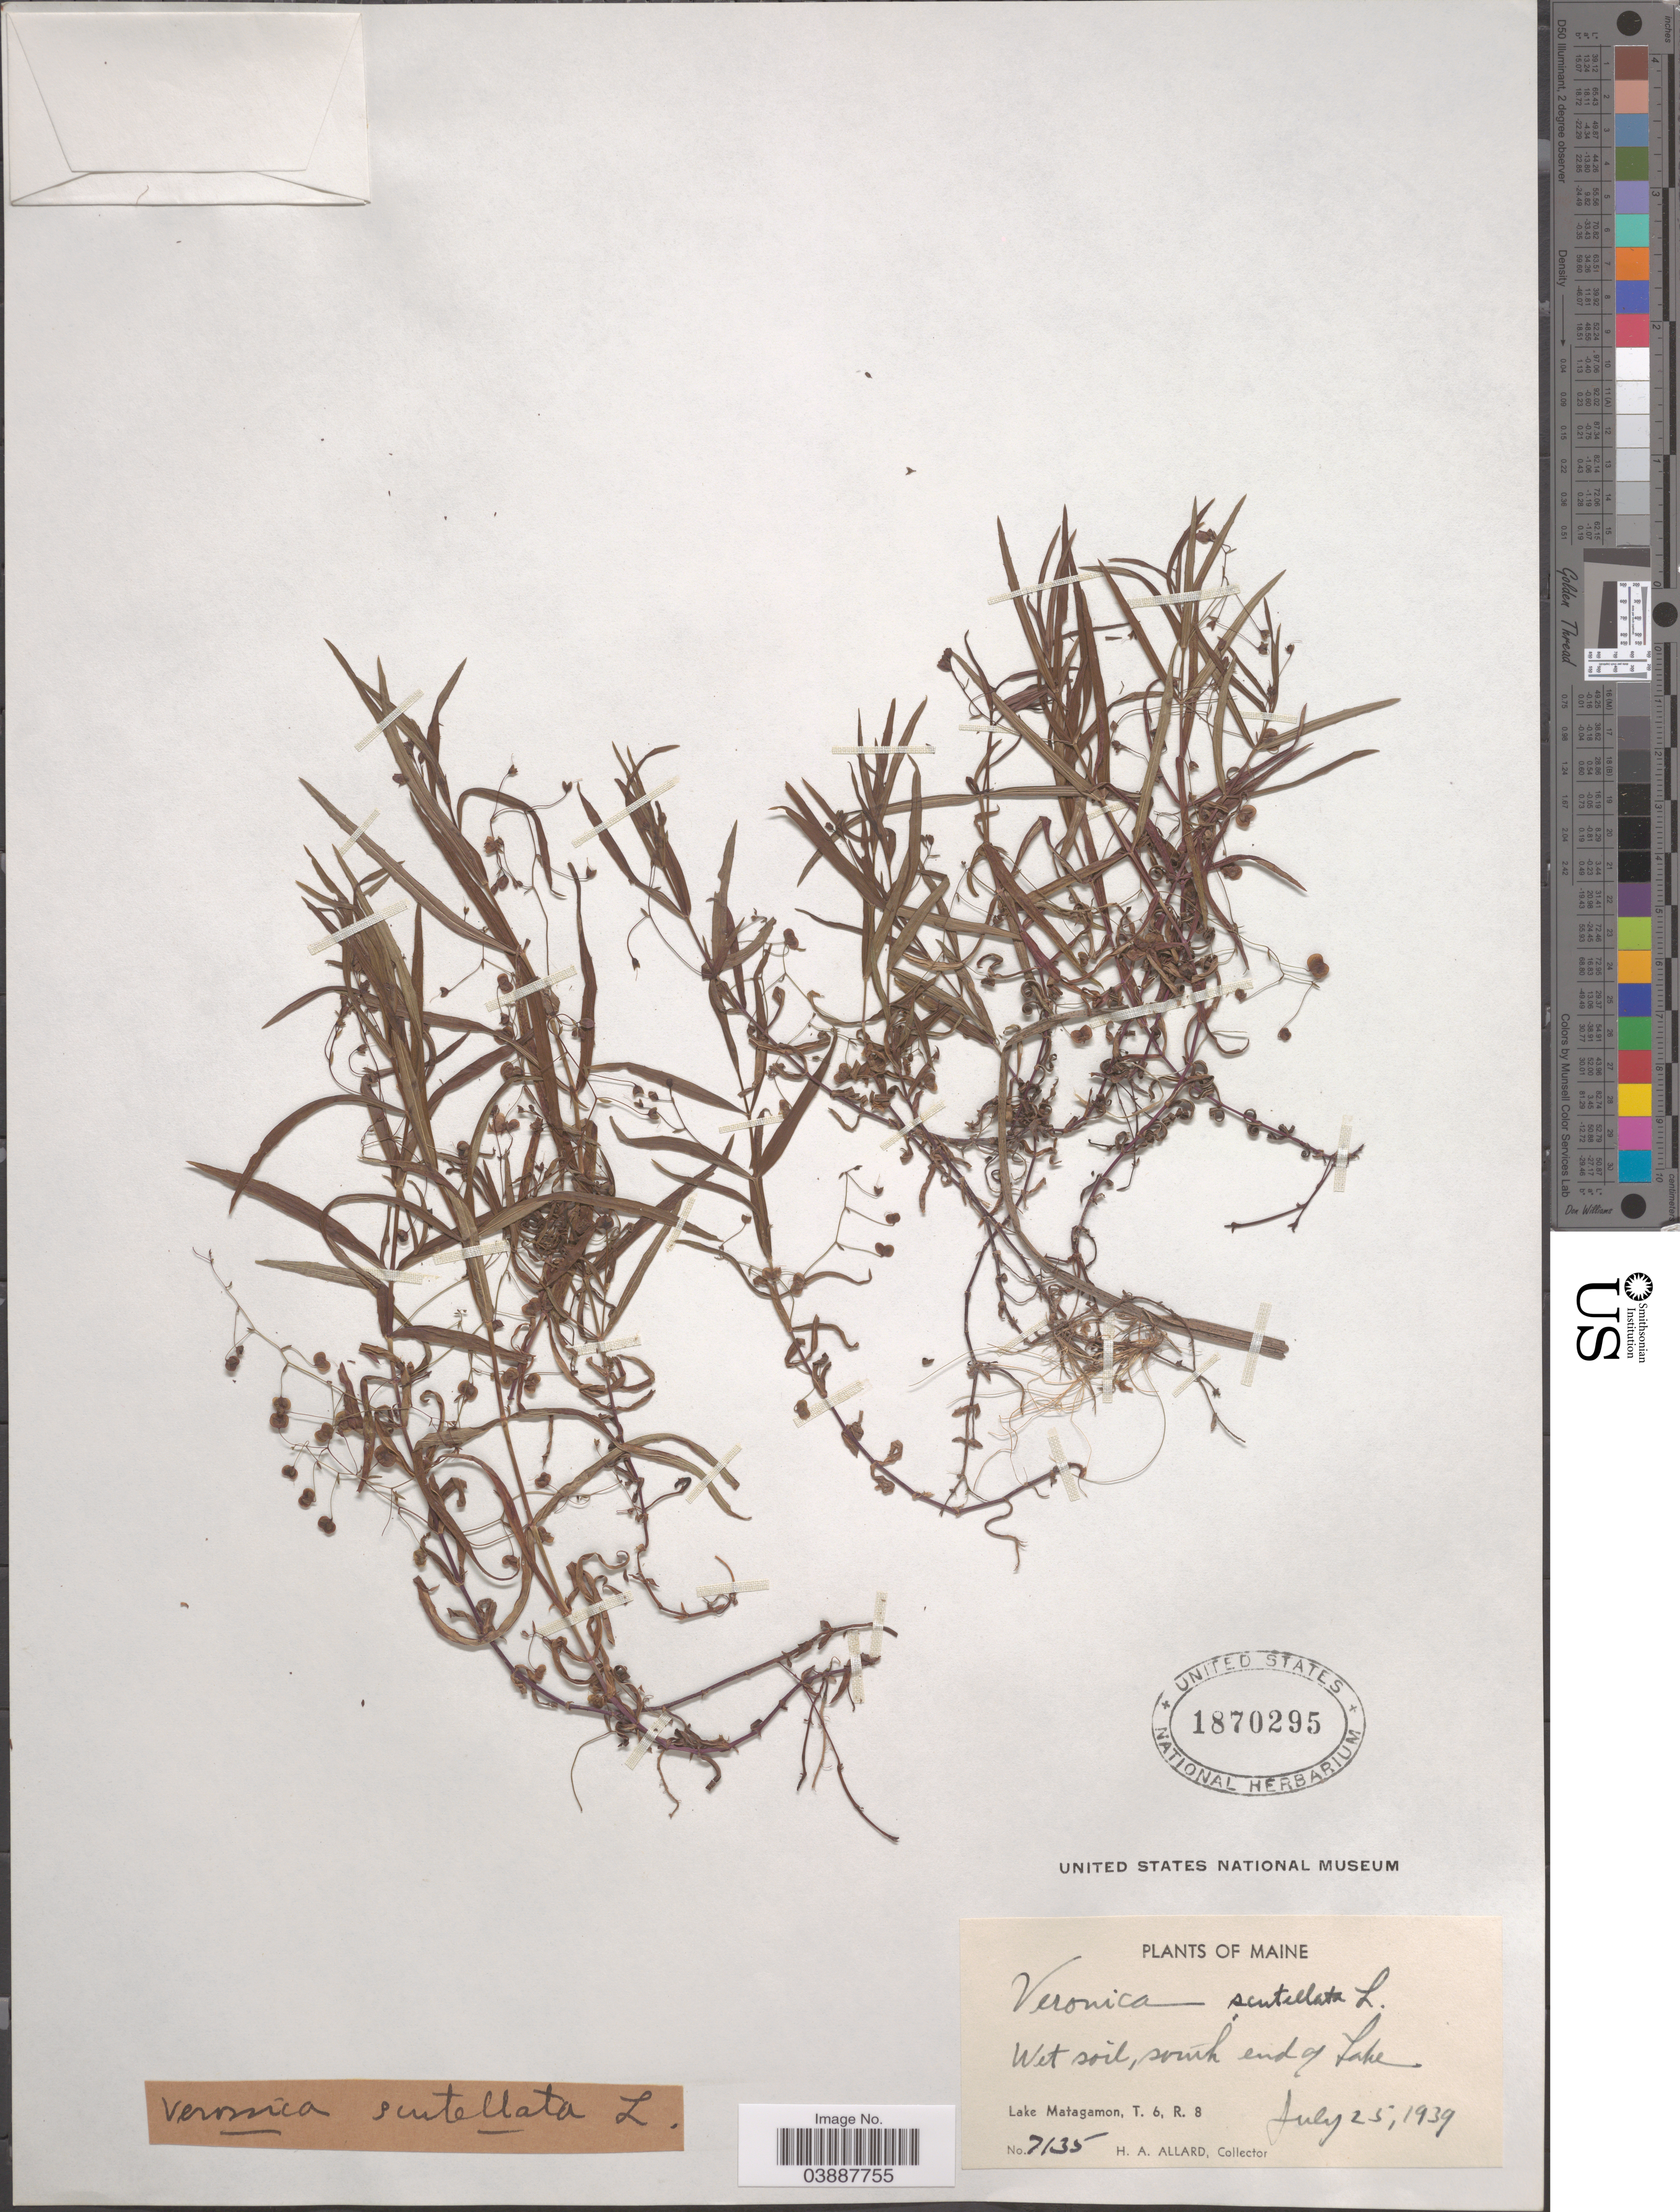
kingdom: Plantae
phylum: Tracheophyta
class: Magnoliopsida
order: Lamiales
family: Plantaginaceae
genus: Veronica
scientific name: Veronica scutellata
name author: L.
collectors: H. A. Allard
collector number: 7135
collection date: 1939-07-25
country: United States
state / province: Maine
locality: South end of Lake. Lake Matagamon, T. 6, R. 8.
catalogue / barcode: US 1870295